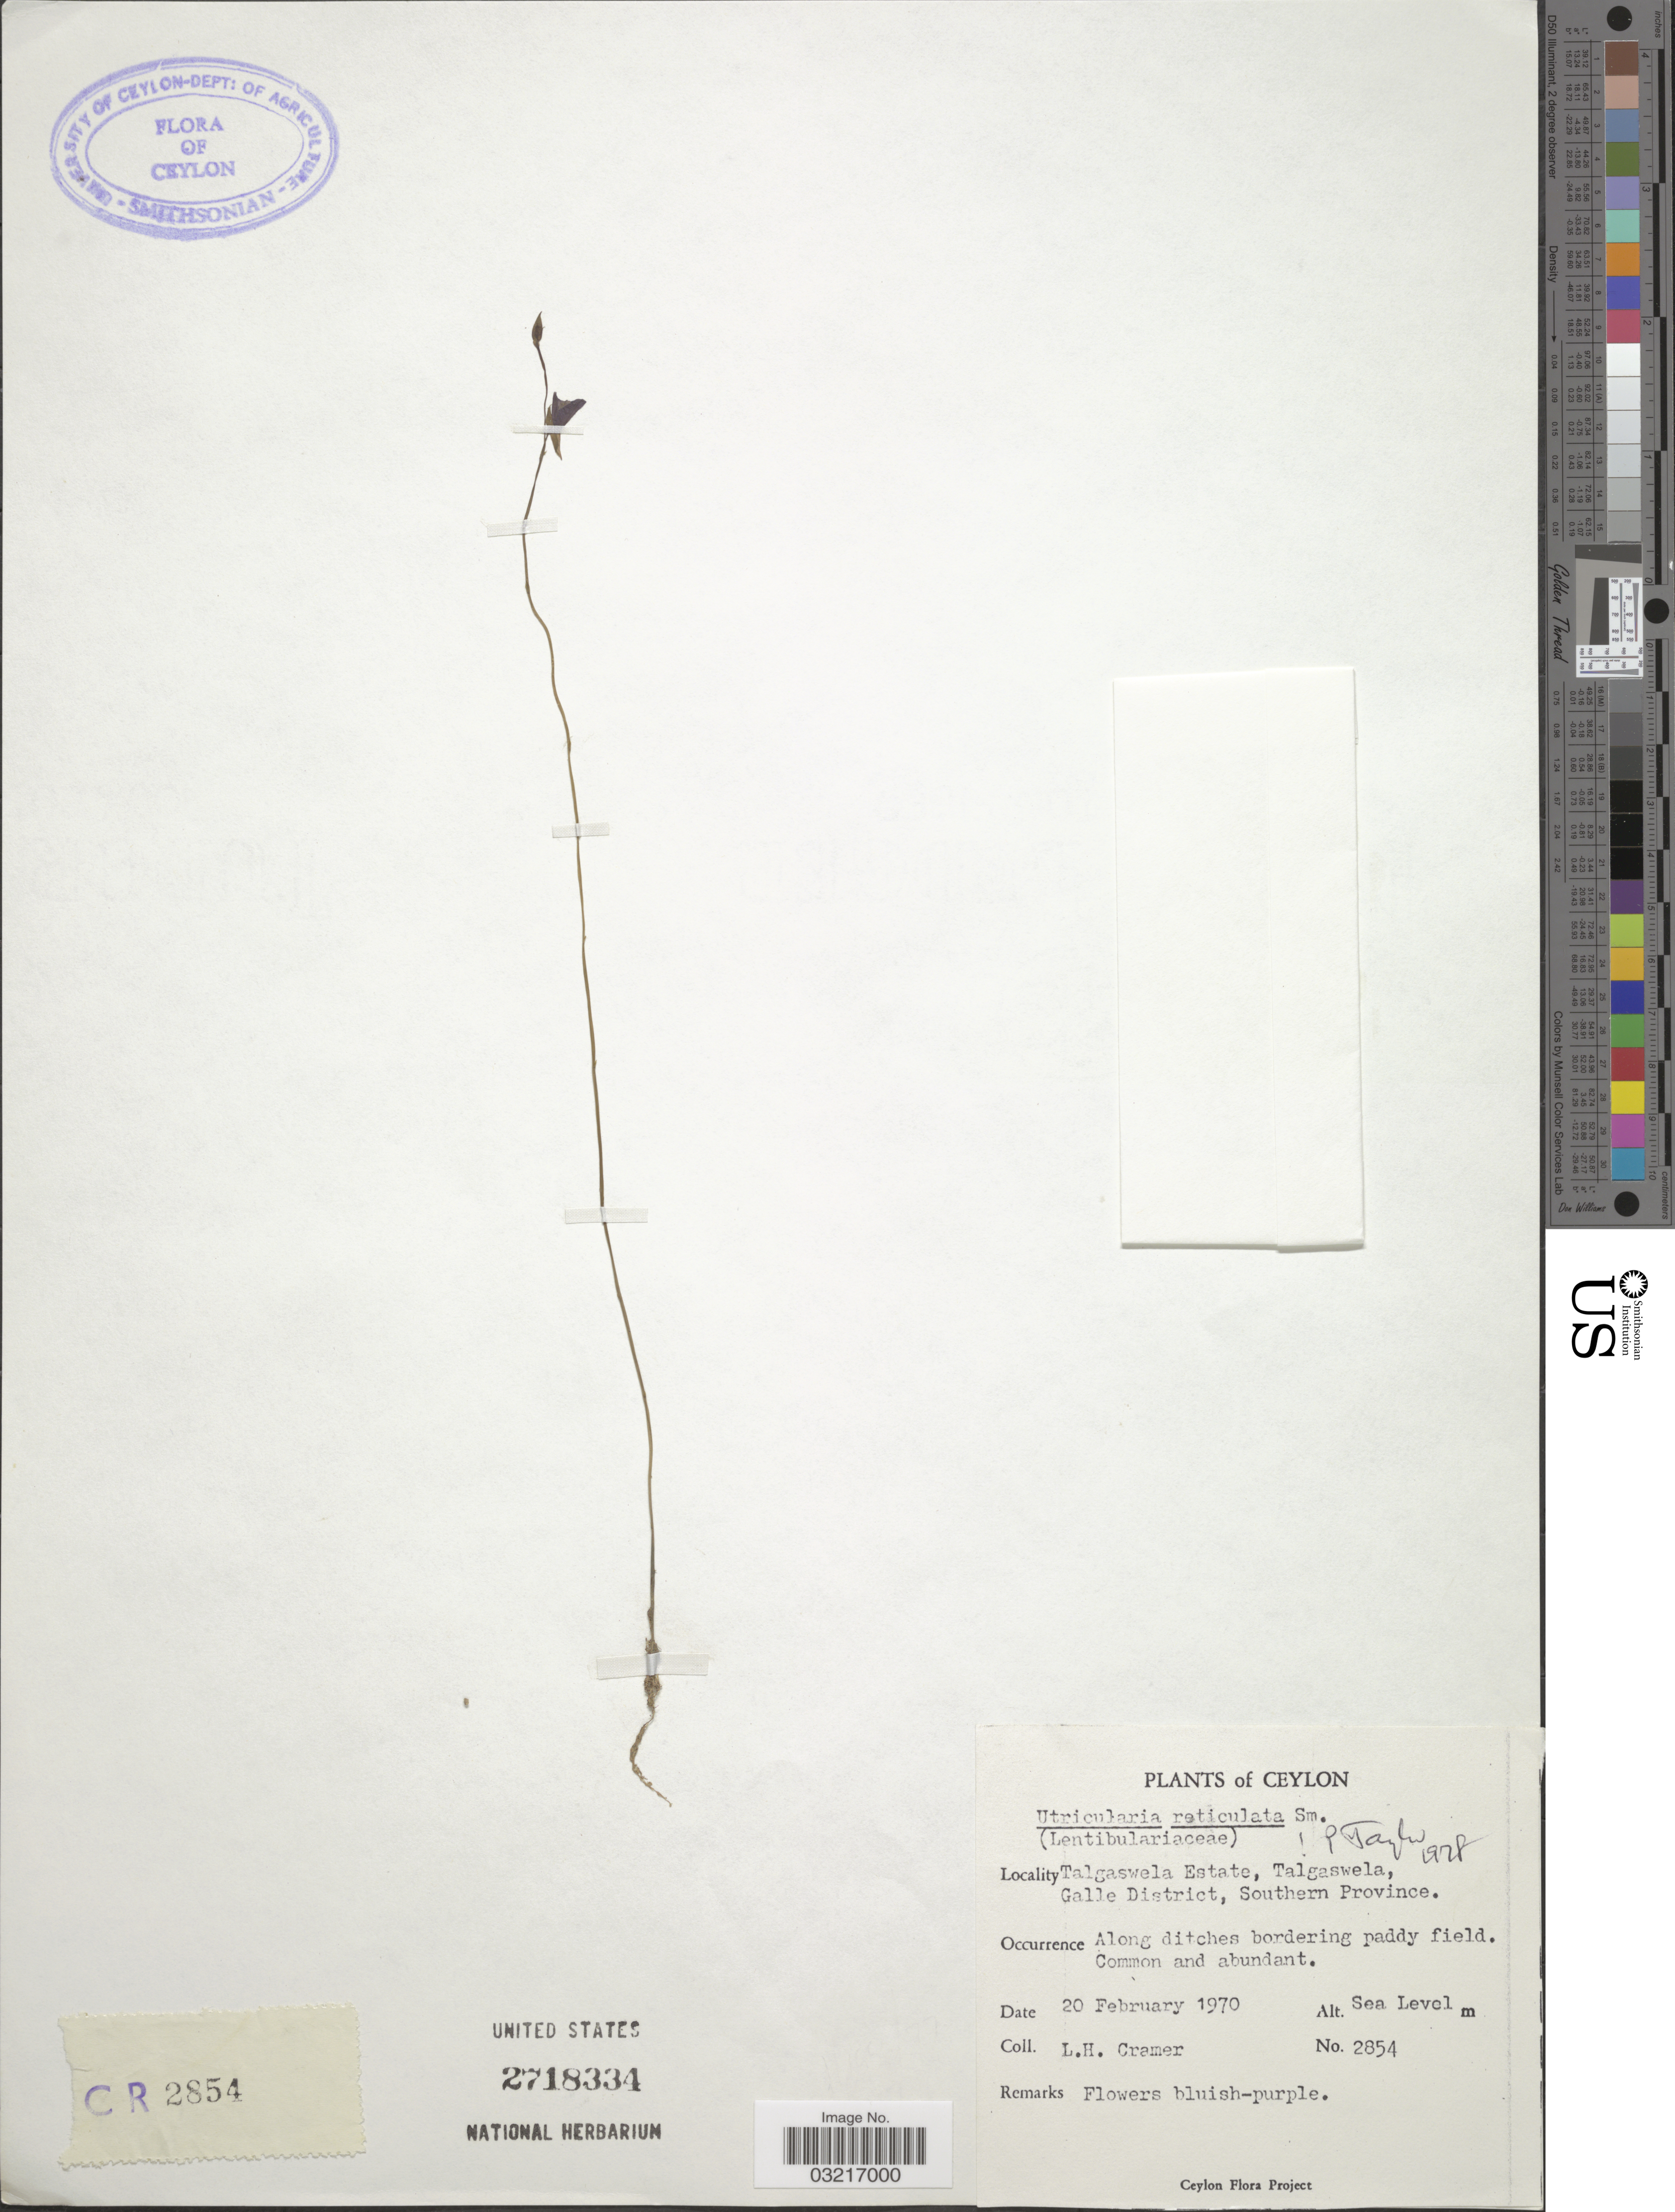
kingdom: Plantae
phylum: Tracheophyta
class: Magnoliopsida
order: Lamiales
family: Lentibulariaceae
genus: Utricularia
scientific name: Utricularia reticulata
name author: Sm.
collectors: L. H. Cramer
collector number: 2854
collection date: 1970-02-20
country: Sri Lanka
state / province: Southern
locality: Ceylon, Talgaswela Estate, Talgaswela, Galle District.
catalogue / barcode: US 2718334